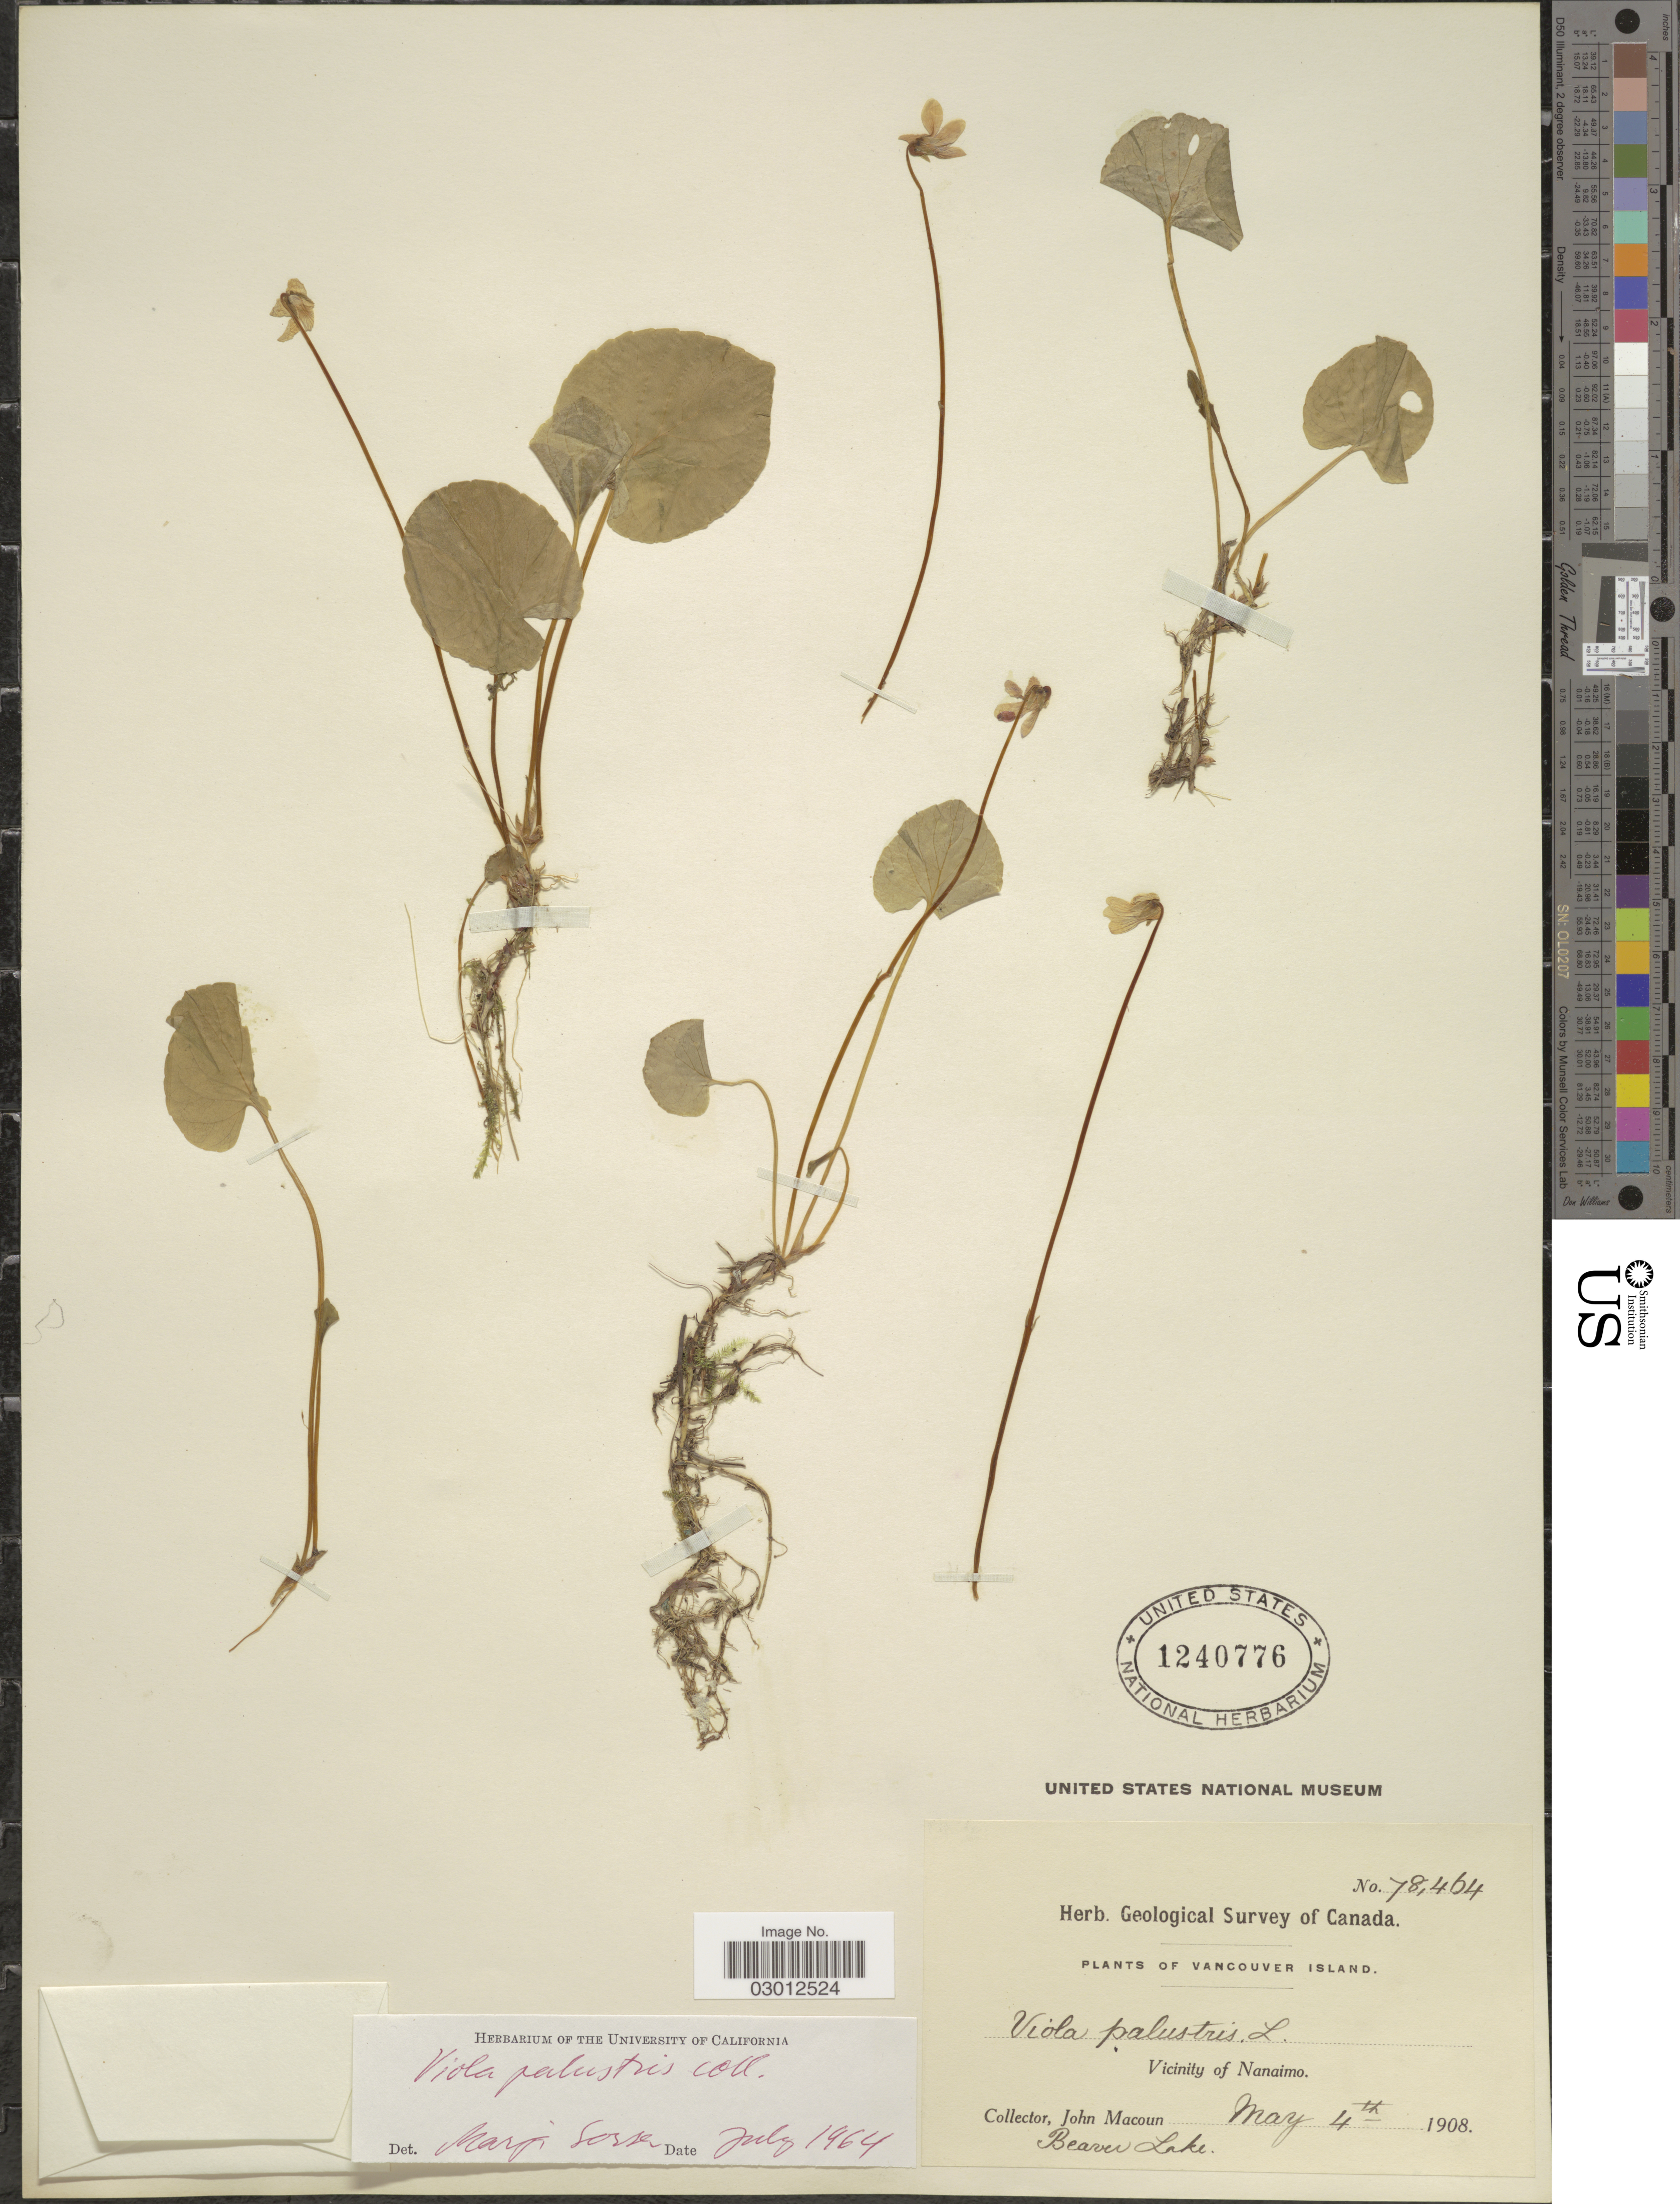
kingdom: Plantae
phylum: Tracheophyta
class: Magnoliopsida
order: Malpighiales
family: Violaceae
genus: Viola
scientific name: Viola palustris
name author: L.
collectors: J. Macoun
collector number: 78464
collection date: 1908-05-04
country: Canada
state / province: British Columbia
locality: Vancouver Island. Vicinity of Nanaimo. Beaver Lake. [unsure placement]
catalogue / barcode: US 1240776